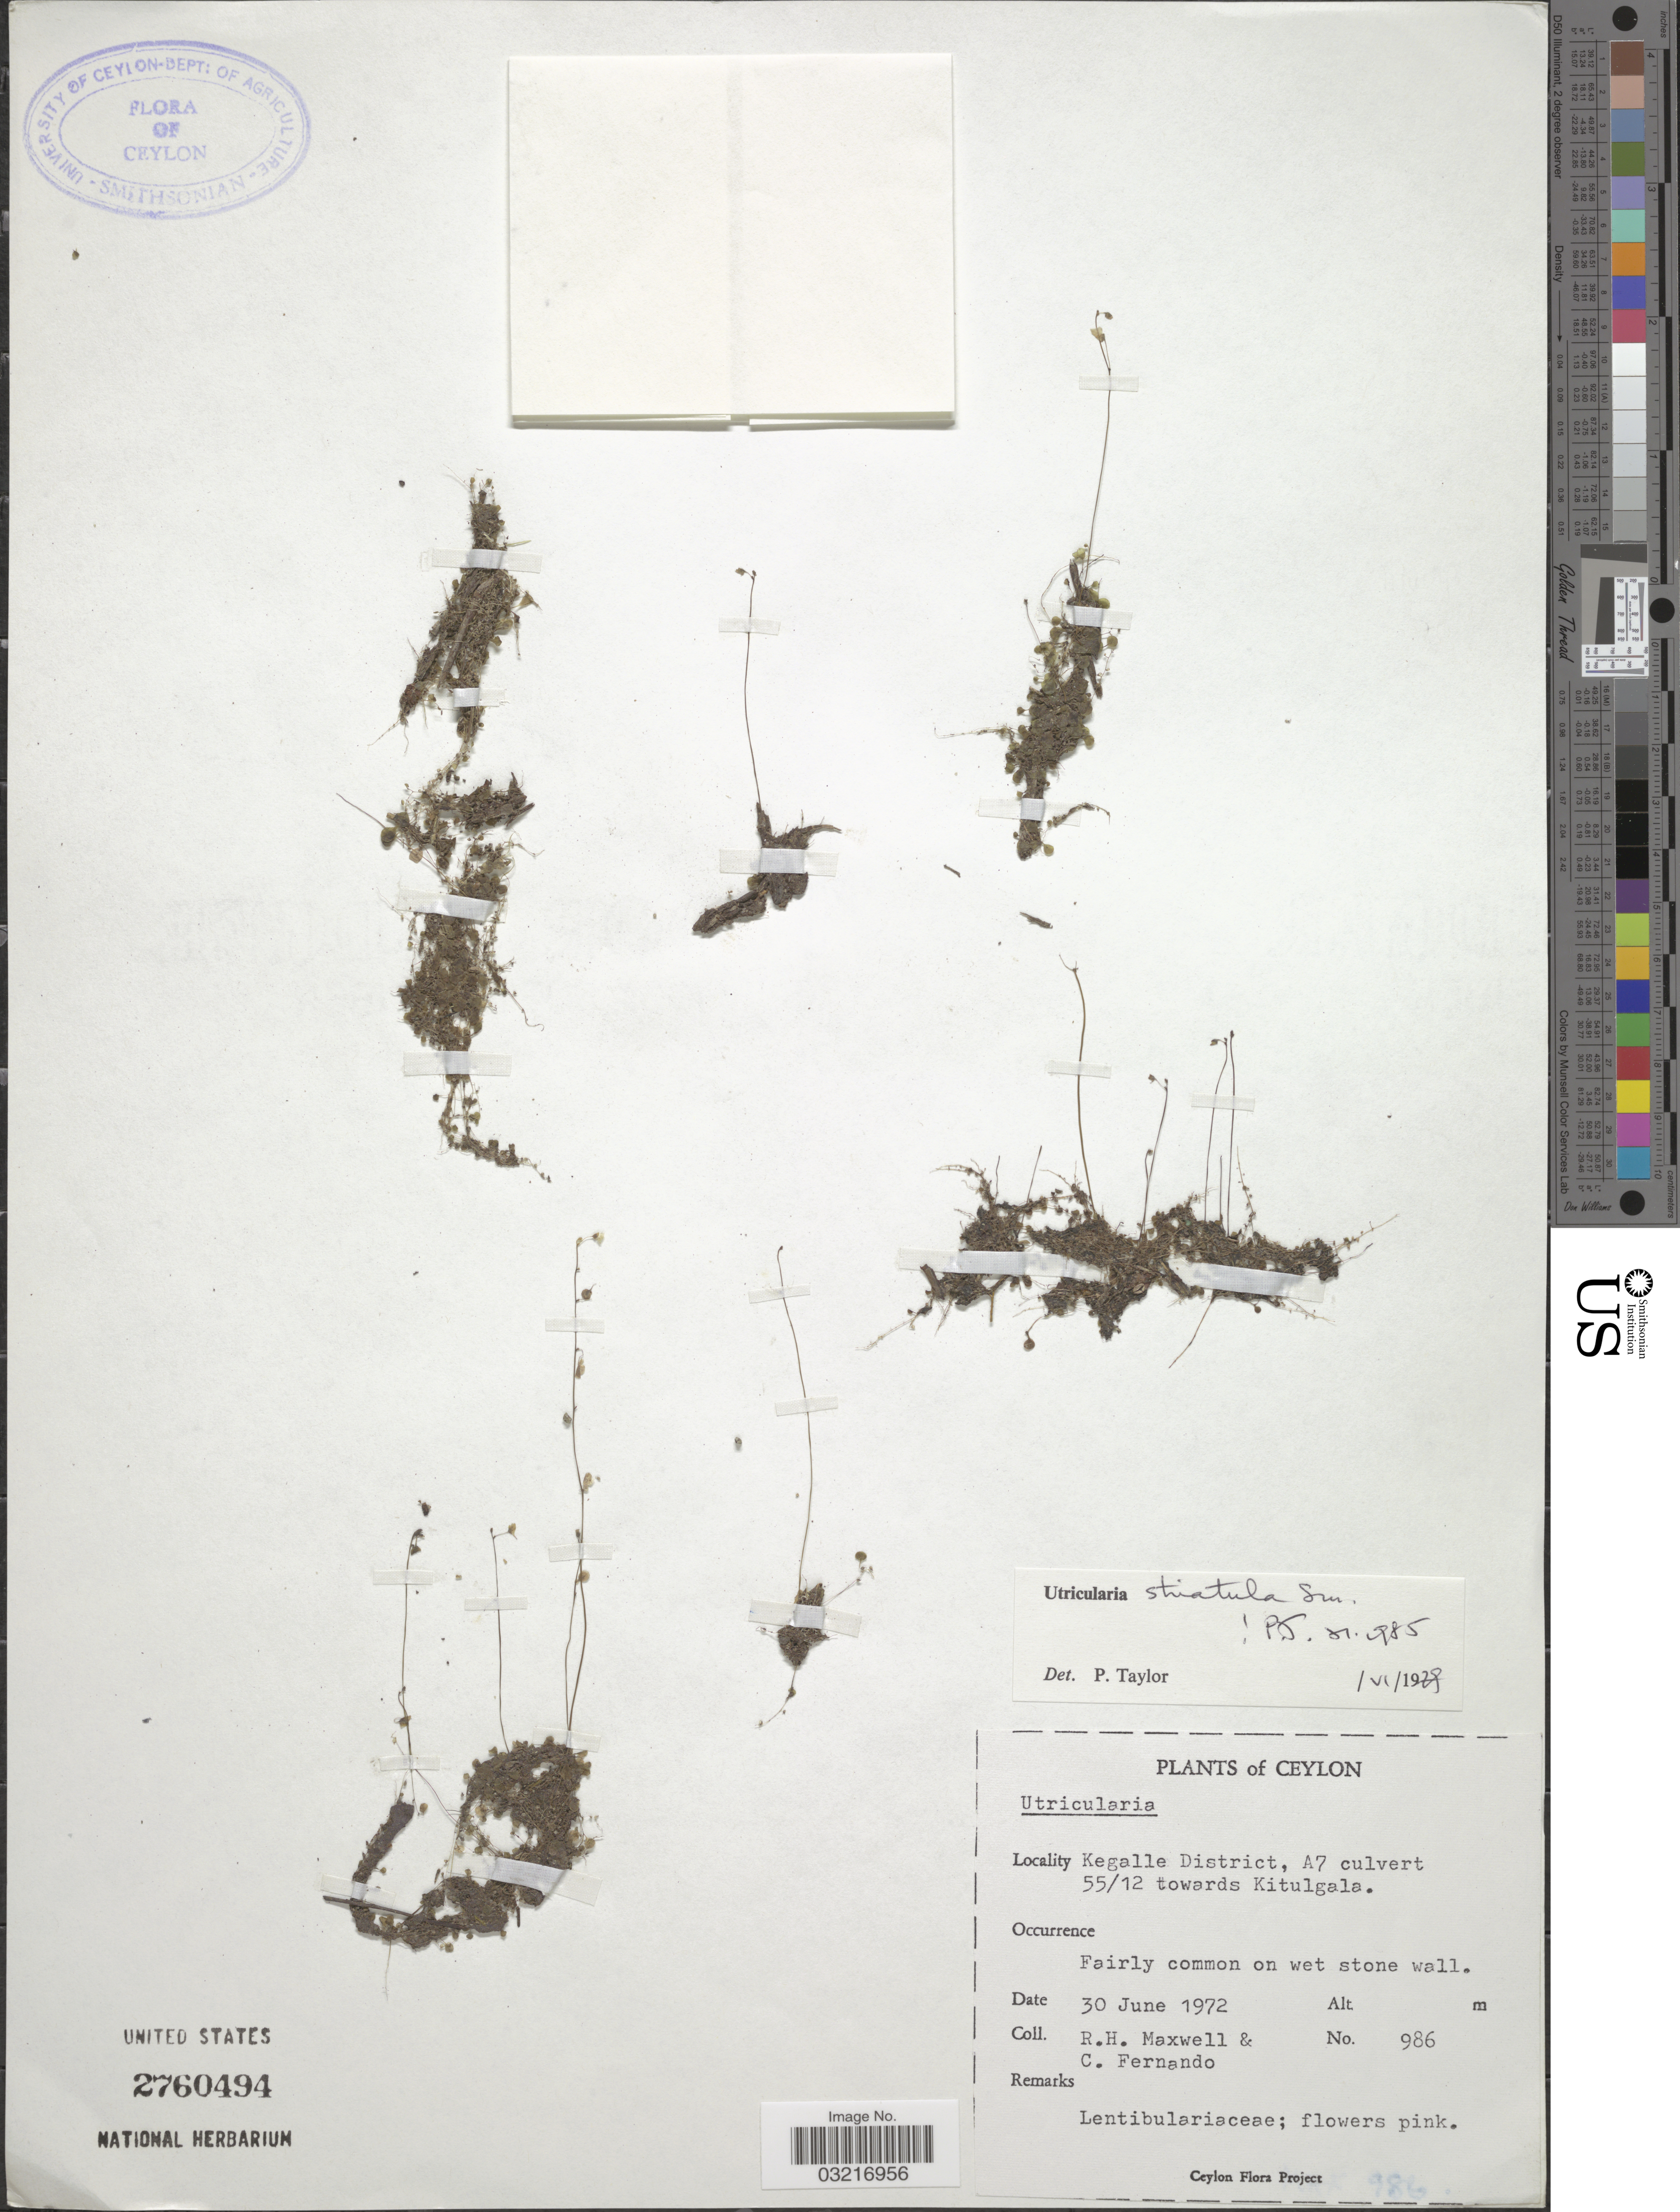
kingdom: Plantae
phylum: Tracheophyta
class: Magnoliopsida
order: Lamiales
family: Lentibulariaceae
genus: Utricularia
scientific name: Utricularia striatula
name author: Sm.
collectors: R. Maxwell & C. Fernando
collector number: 986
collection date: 1972-06-30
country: Sri Lanka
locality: Ceylon, Kegalle District, A7 culvert 55/12 towards Kitulgala.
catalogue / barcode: US 2760494